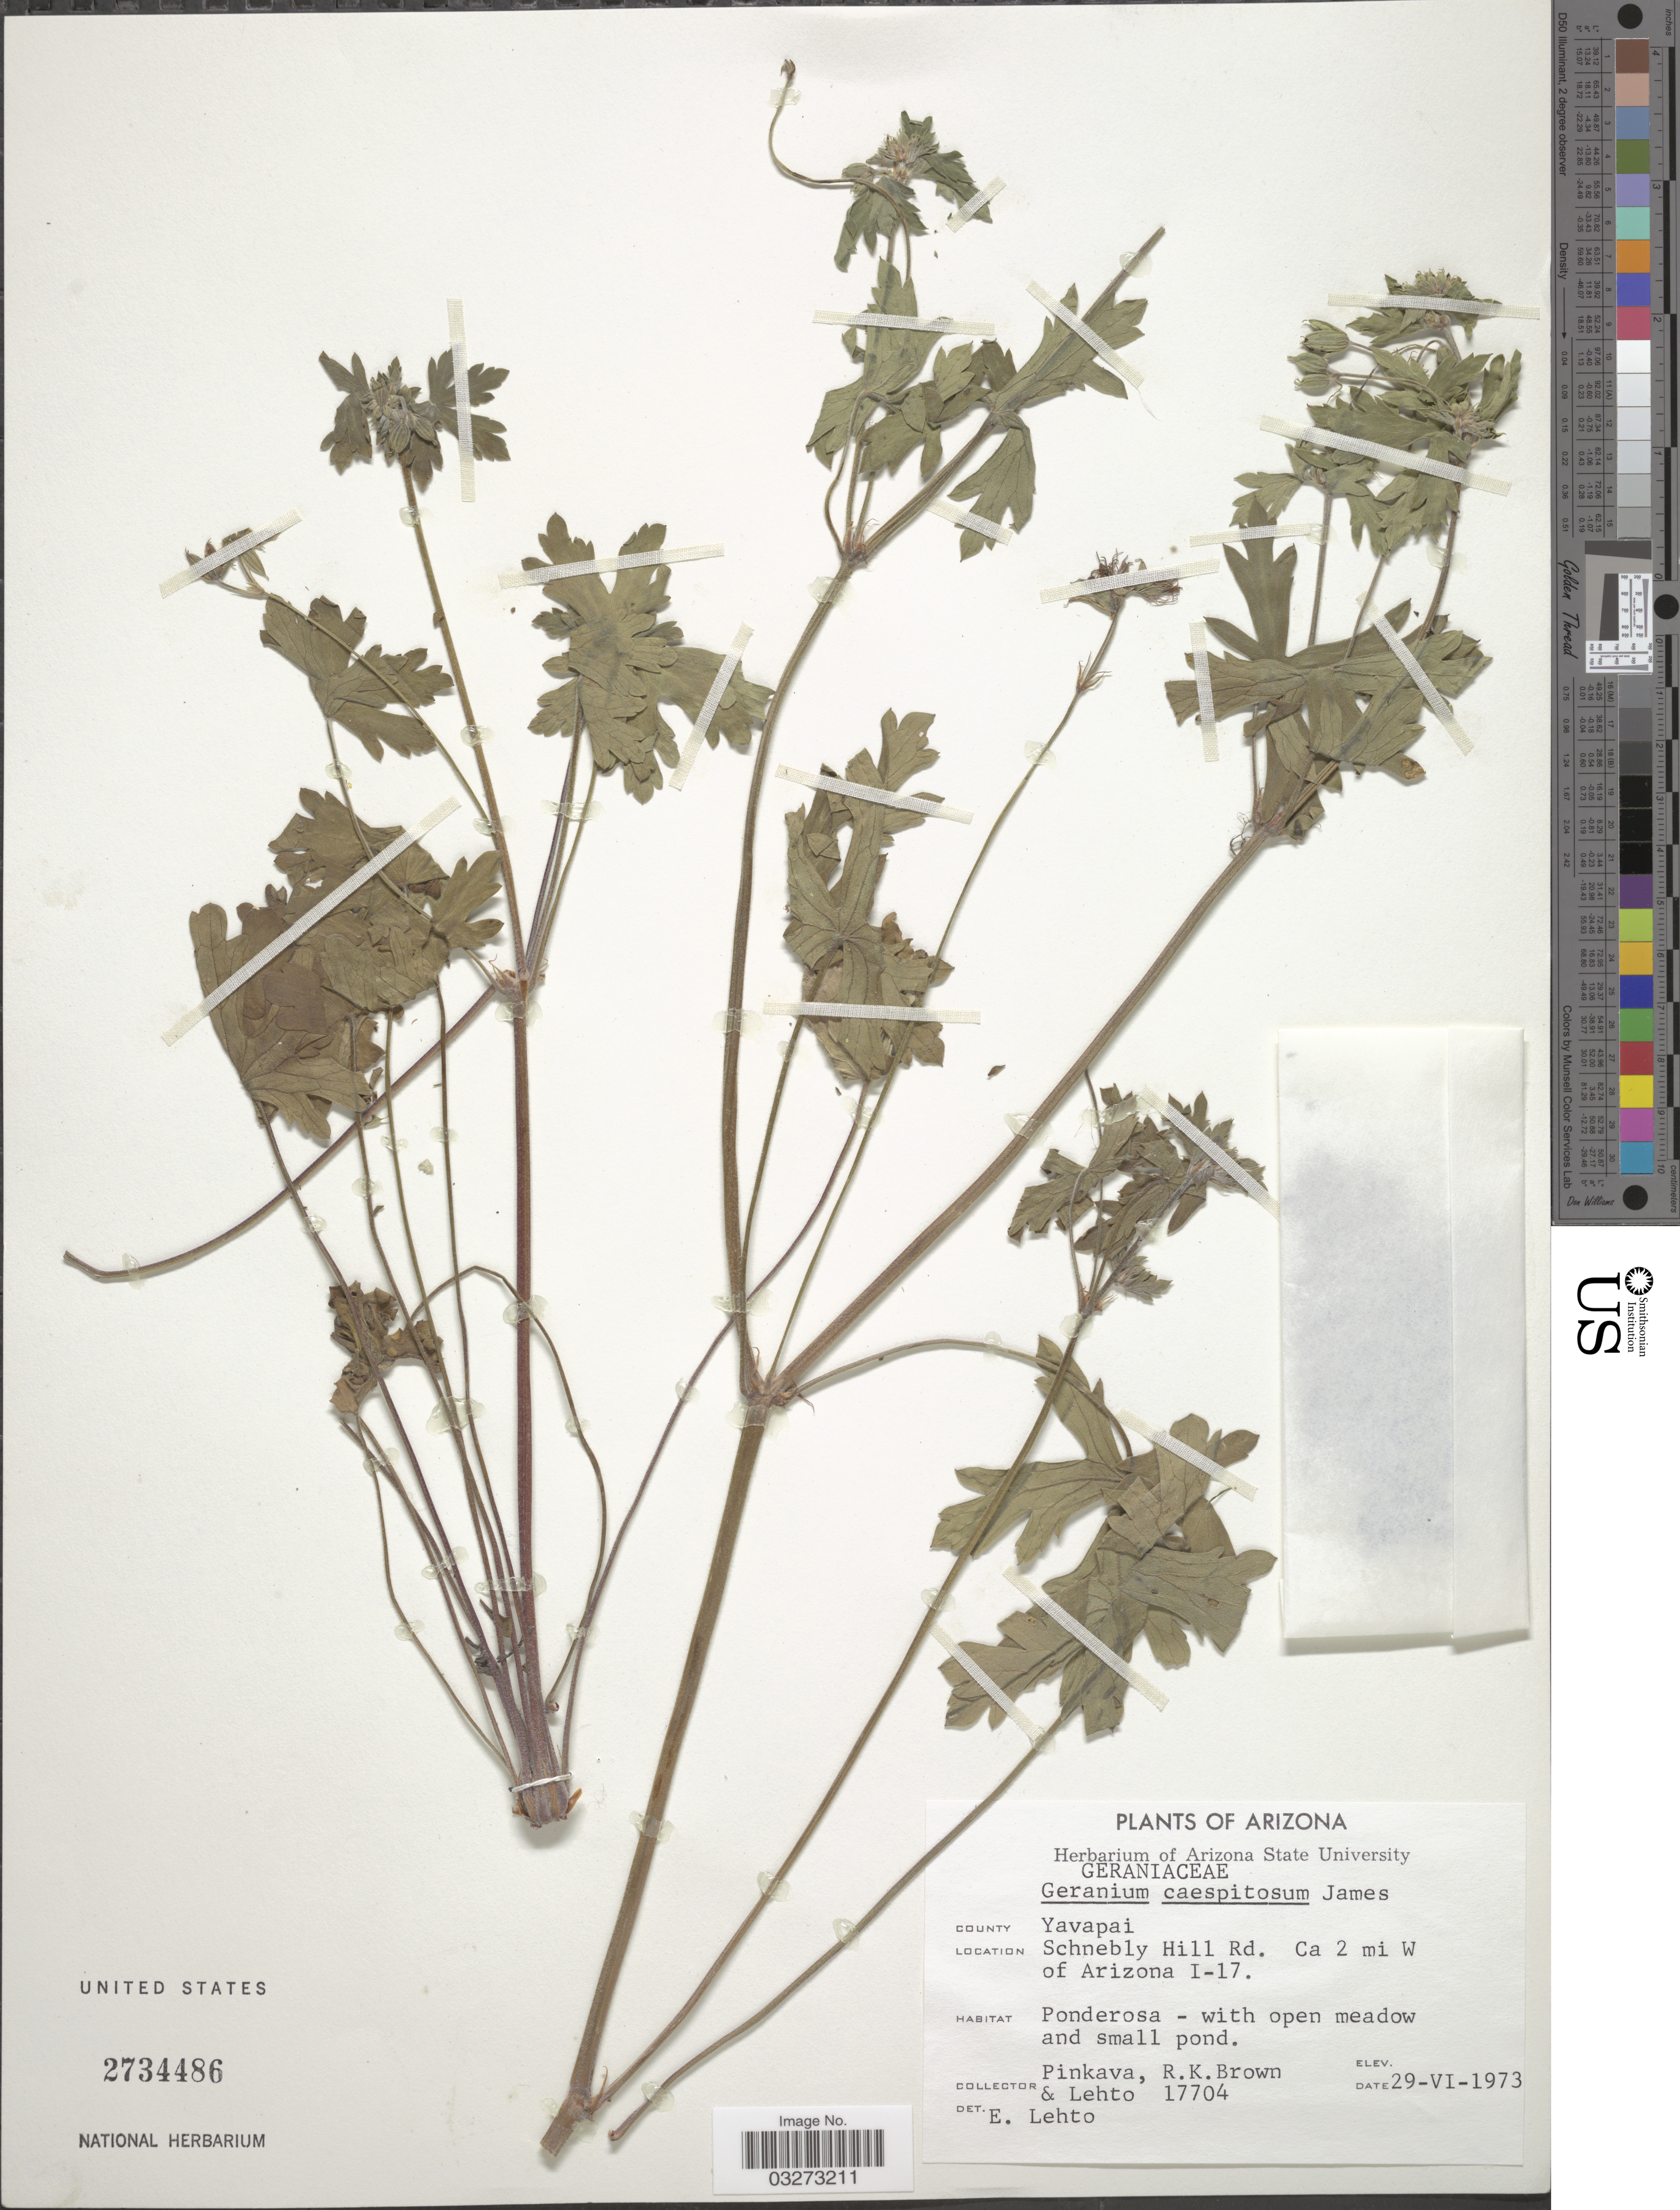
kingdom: Plantae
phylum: Tracheophyta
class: Magnoliopsida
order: Geraniales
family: Geraniaceae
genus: Geranium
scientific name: Geranium caespitosum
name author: E. James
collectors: -. Pinkava, R. K. Brown & -. Lehto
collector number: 17704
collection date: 1973-06-29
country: United States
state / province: Arizona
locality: County Yavapai. Schnebly Hill Rd. Ca 2 mi W of Arizona I-17.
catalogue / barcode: US 2734486